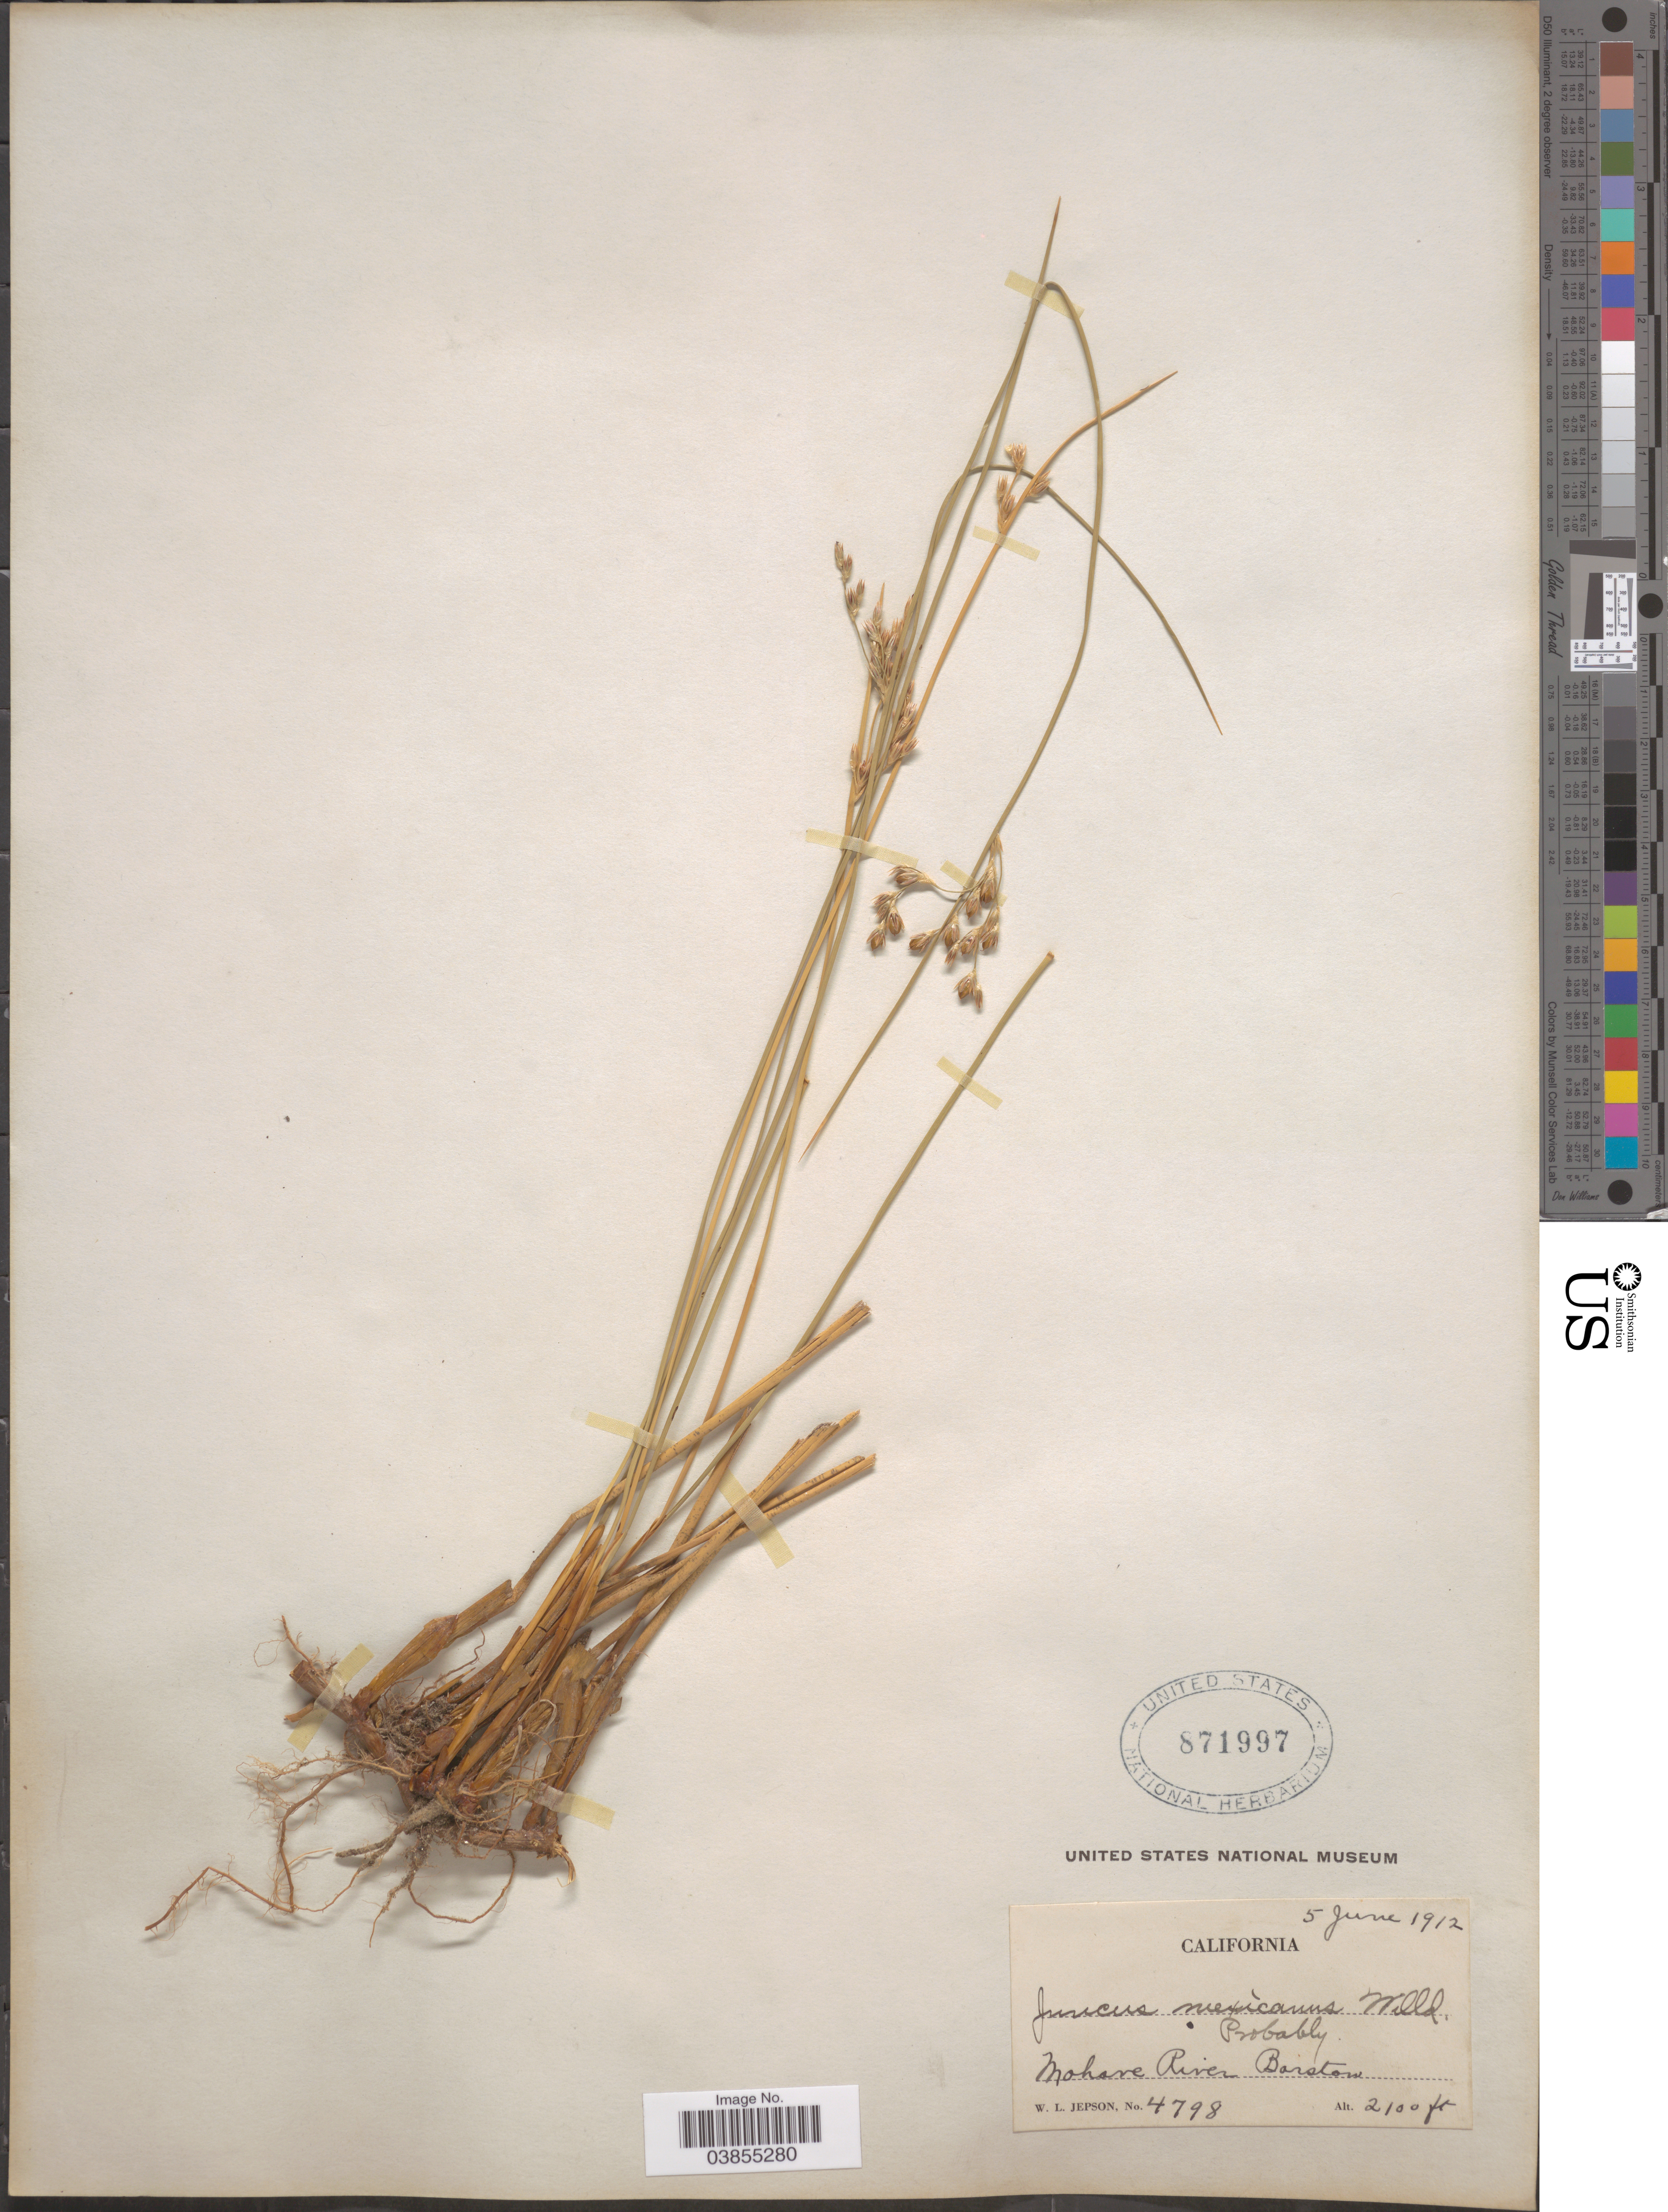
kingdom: Plantae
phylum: Tracheophyta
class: Liliopsida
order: Poales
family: Juncaceae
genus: Juncus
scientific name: Juncus mexicanus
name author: Willd. ex Schult. & Schult. f.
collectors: W. L. Jepson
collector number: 4798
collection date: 1912-06-05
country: United States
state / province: California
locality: Mohave River Barstow.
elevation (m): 640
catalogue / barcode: US 871997